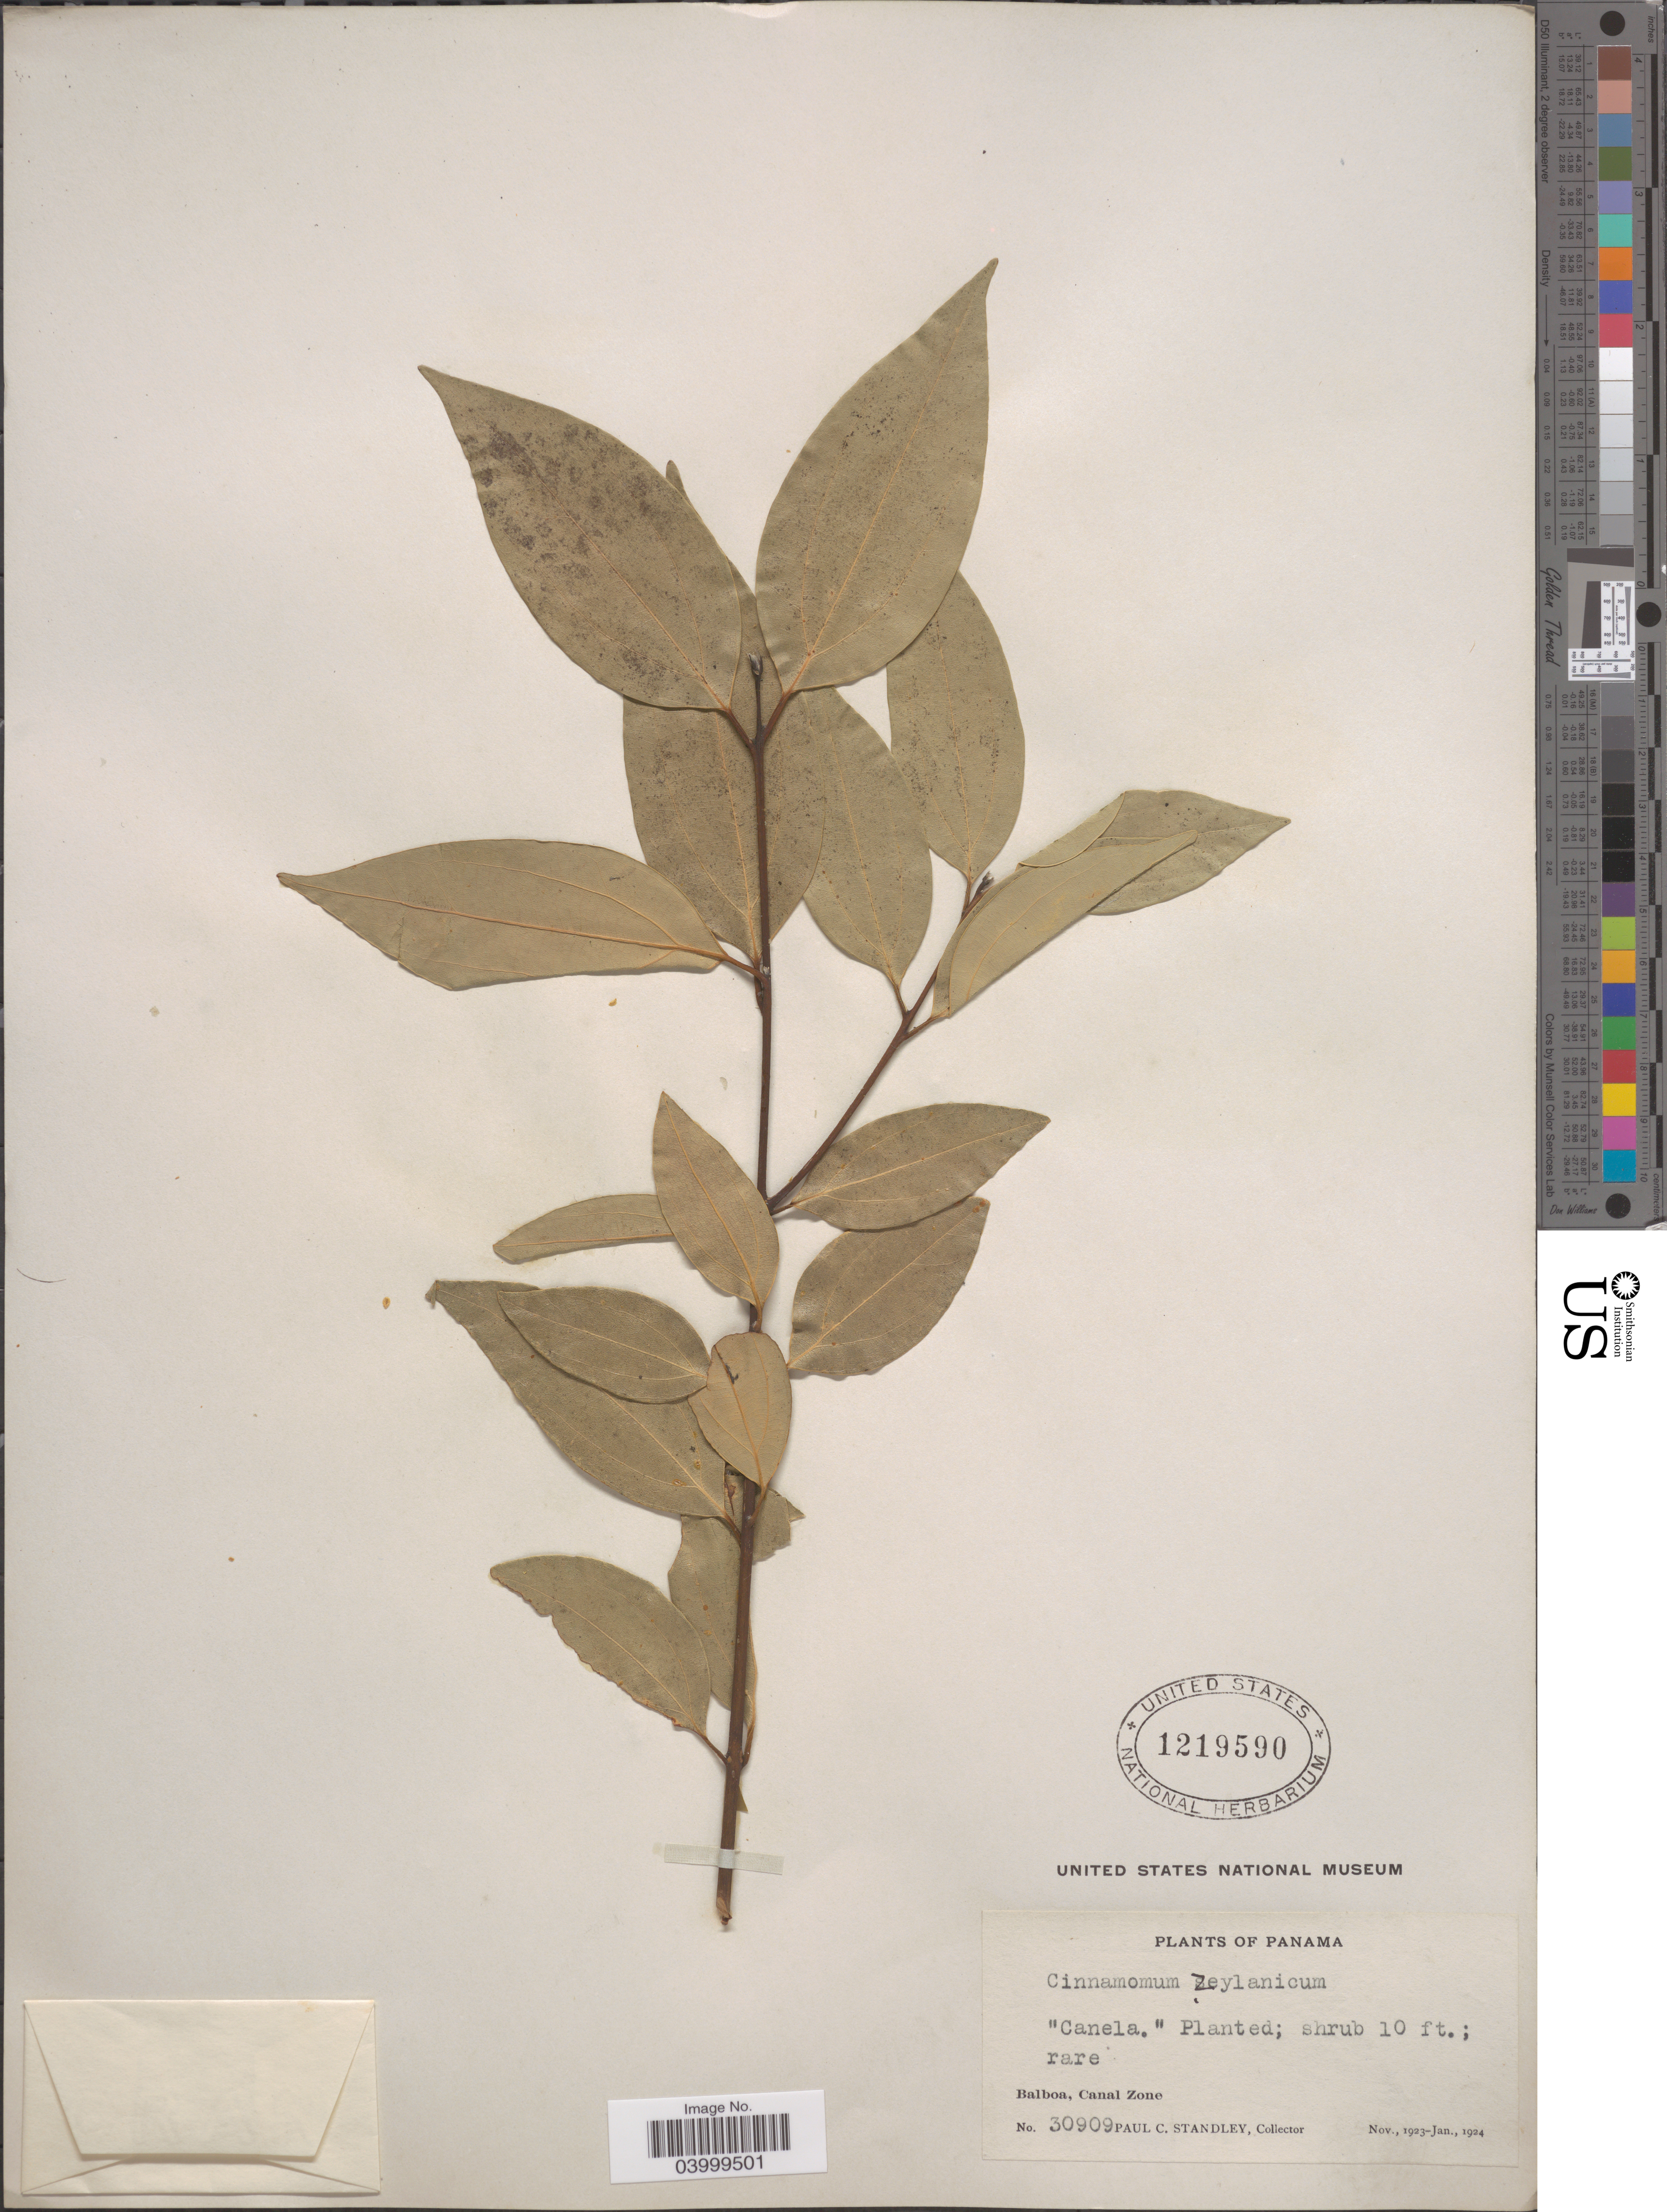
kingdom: Plantae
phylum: Tracheophyta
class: Magnoliopsida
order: Laurales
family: Lauraceae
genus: Cinnamomum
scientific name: Cinnamomum zeylanicum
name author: Blume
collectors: P. C. Standley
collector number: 30909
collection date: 1923-11/1924-01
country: Panama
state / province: Colón / Panamá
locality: Balboa, Canal Zone.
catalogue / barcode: US 1219590